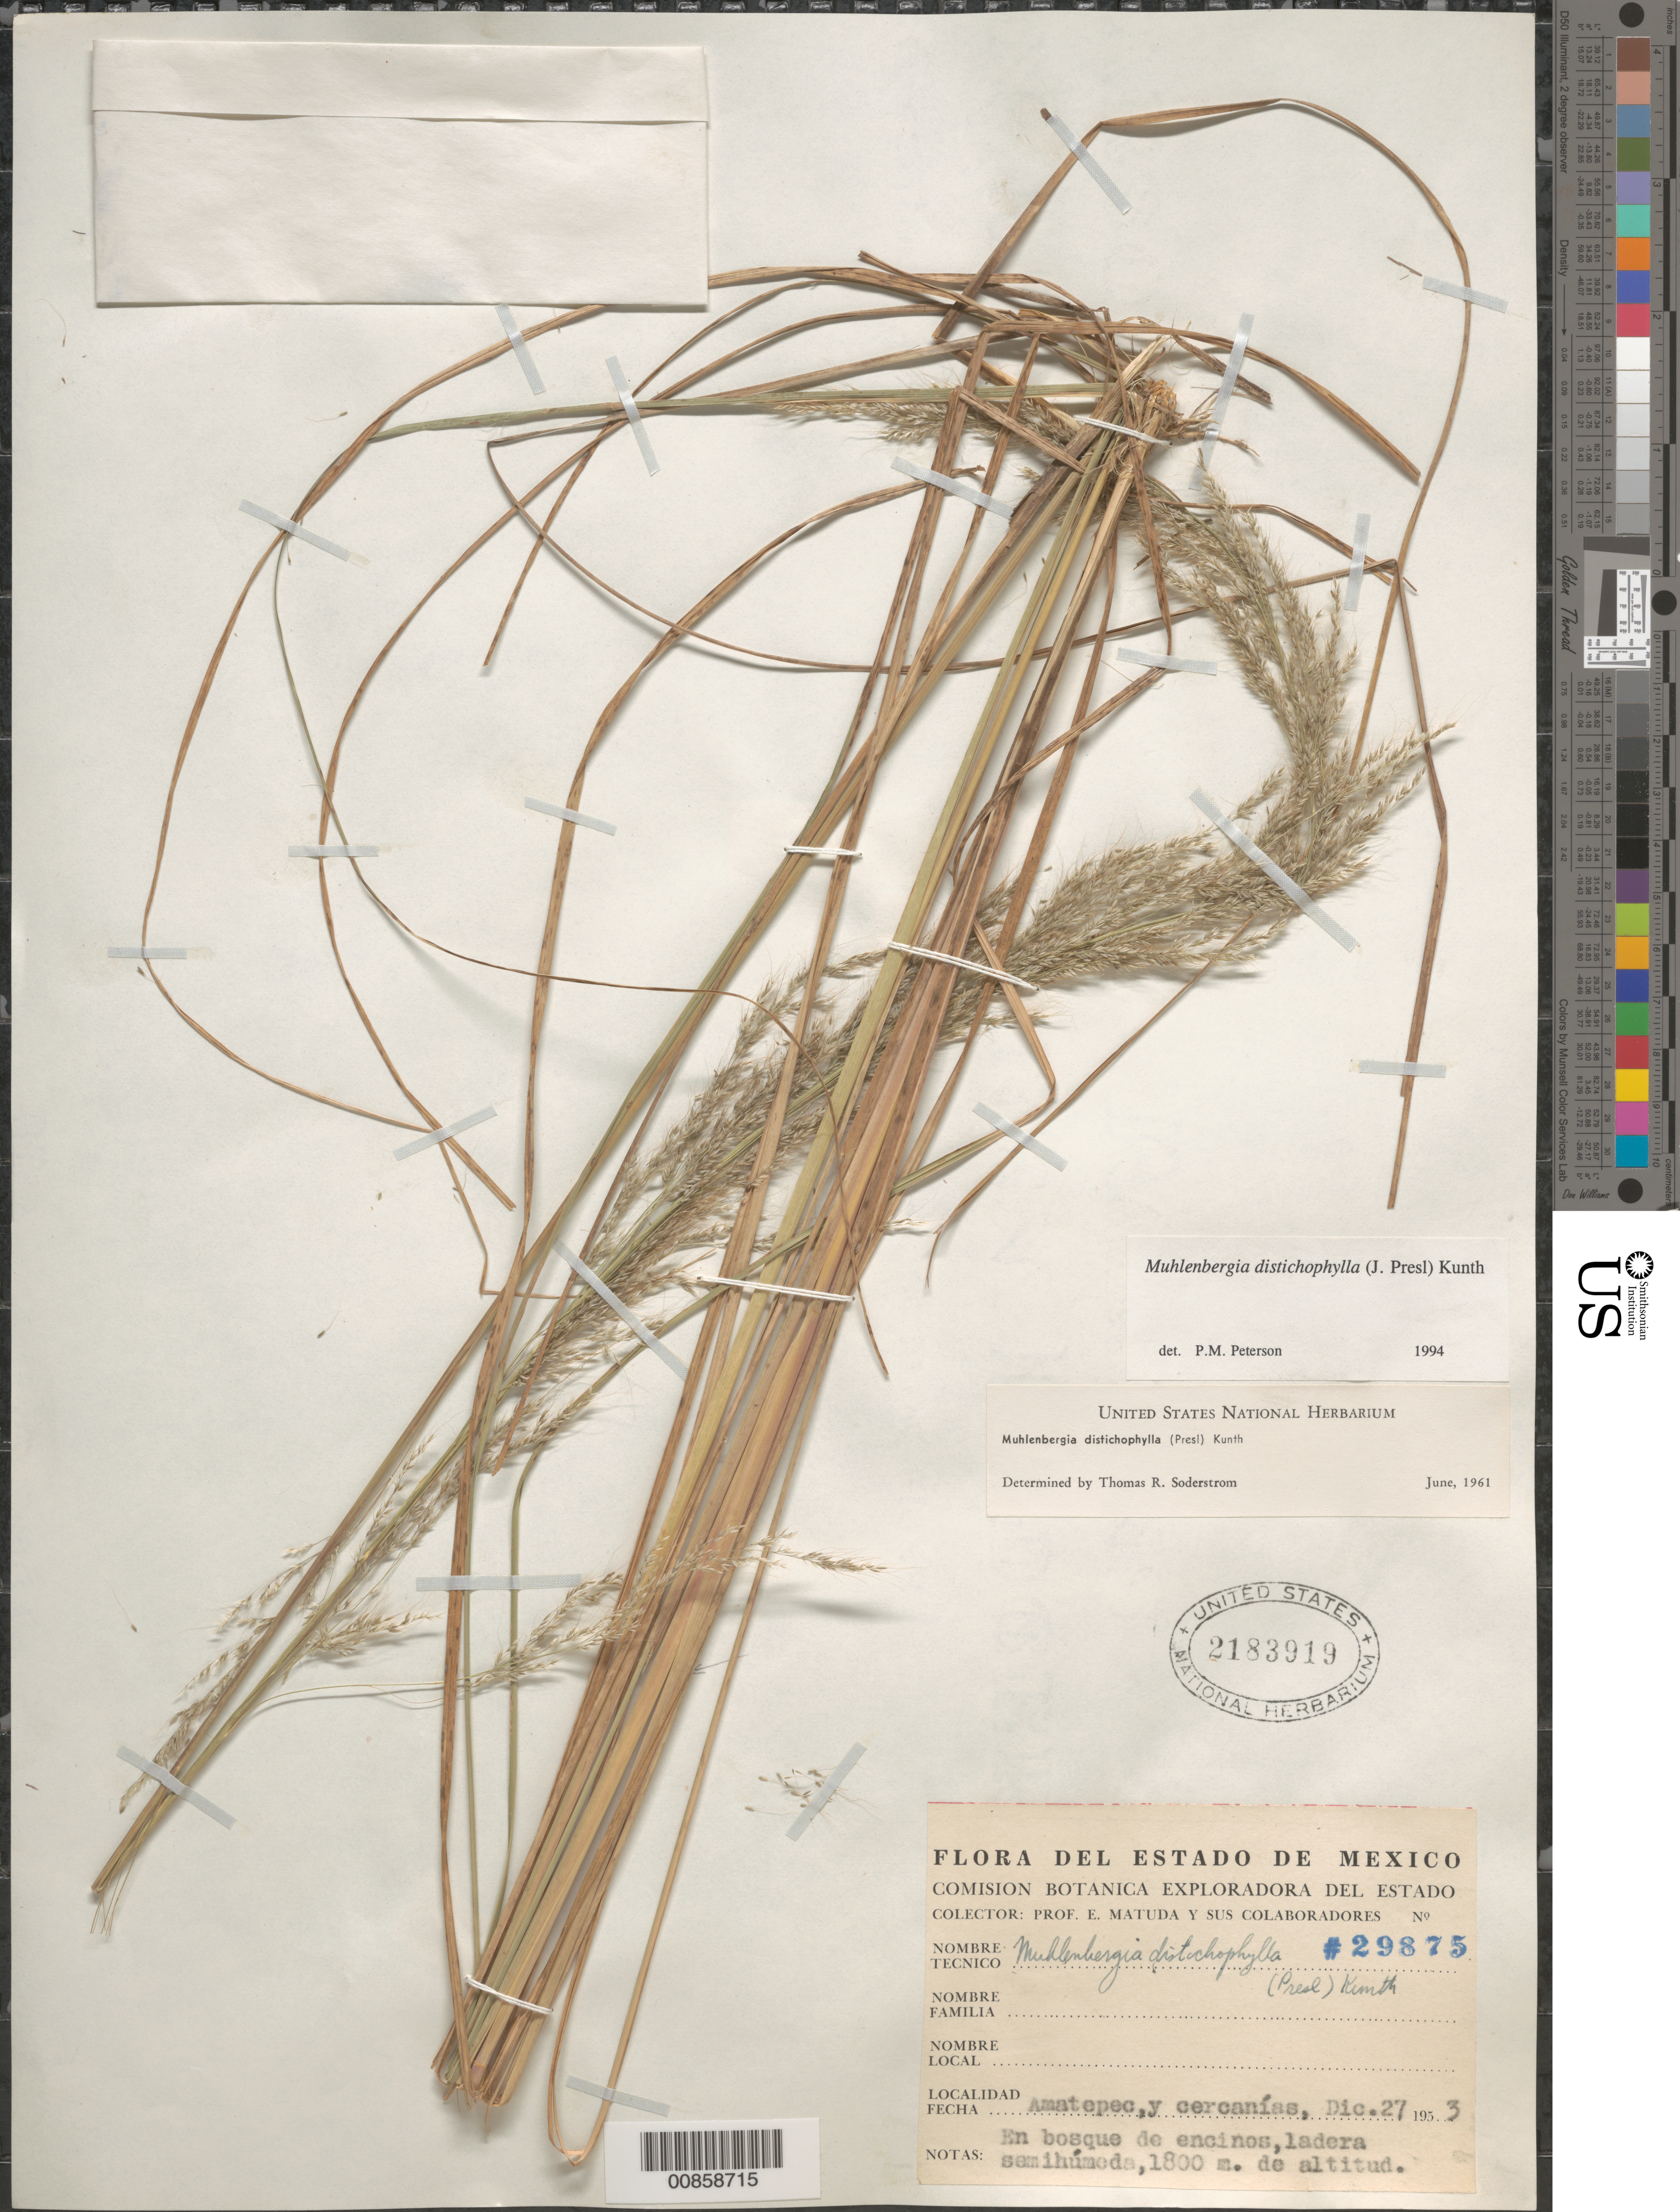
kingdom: Plantae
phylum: Tracheophyta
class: Liliopsida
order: Poales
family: Poaceae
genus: Muhlenbergia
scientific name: Muhlenbergia distichophylla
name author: (J. Presl) Kunth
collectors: E. Matuda & Sus Colaboradores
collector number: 29875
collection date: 1953-12-27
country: Mexico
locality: Estado de Mexico. Comision Botanica Exploradora del Estado. Amatepec,y cercanías.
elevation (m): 1800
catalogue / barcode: US 2183919